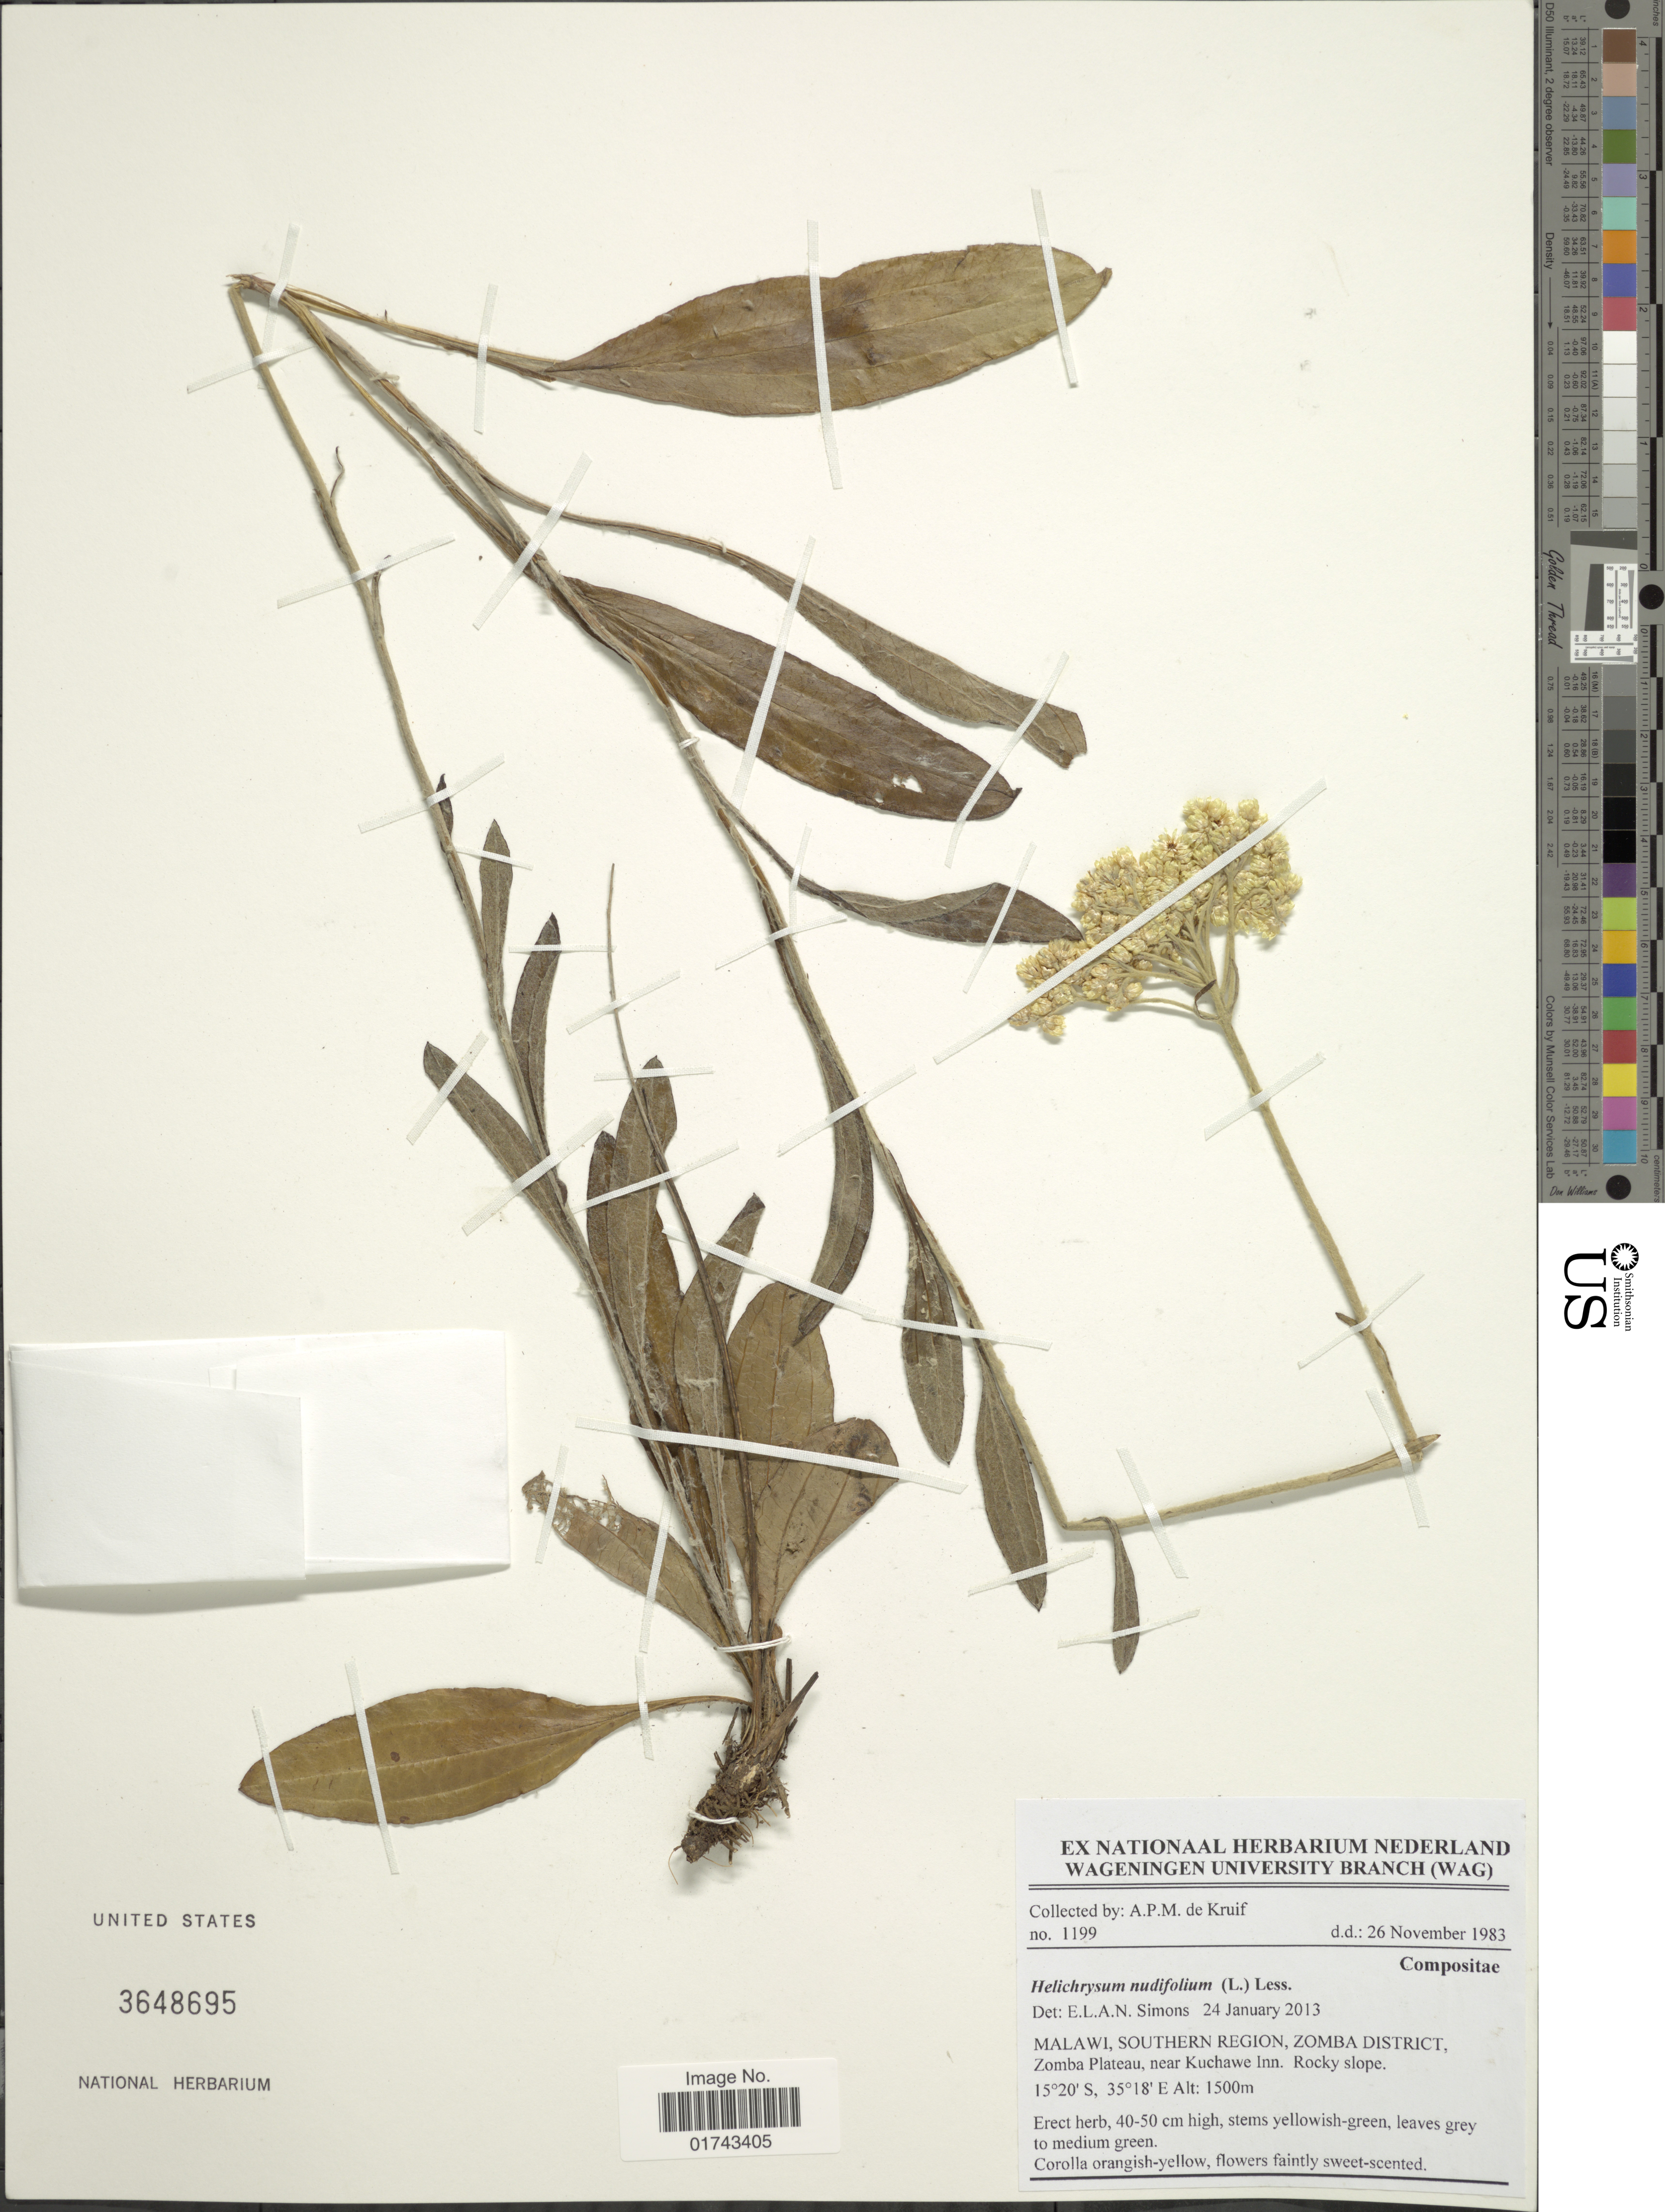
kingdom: Plantae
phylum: Tracheophyta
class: Magnoliopsida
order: Asterales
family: Asteraceae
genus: Helichrysum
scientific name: Helichrysum nudifolium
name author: (L.) Less.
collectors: A. P. de Kruif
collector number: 1199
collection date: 1983-11-26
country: Malawi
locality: Malawi, Southern Region, Zomba District, Zomba Plateau, near Kuchawe Inn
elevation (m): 1500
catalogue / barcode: US 3648695